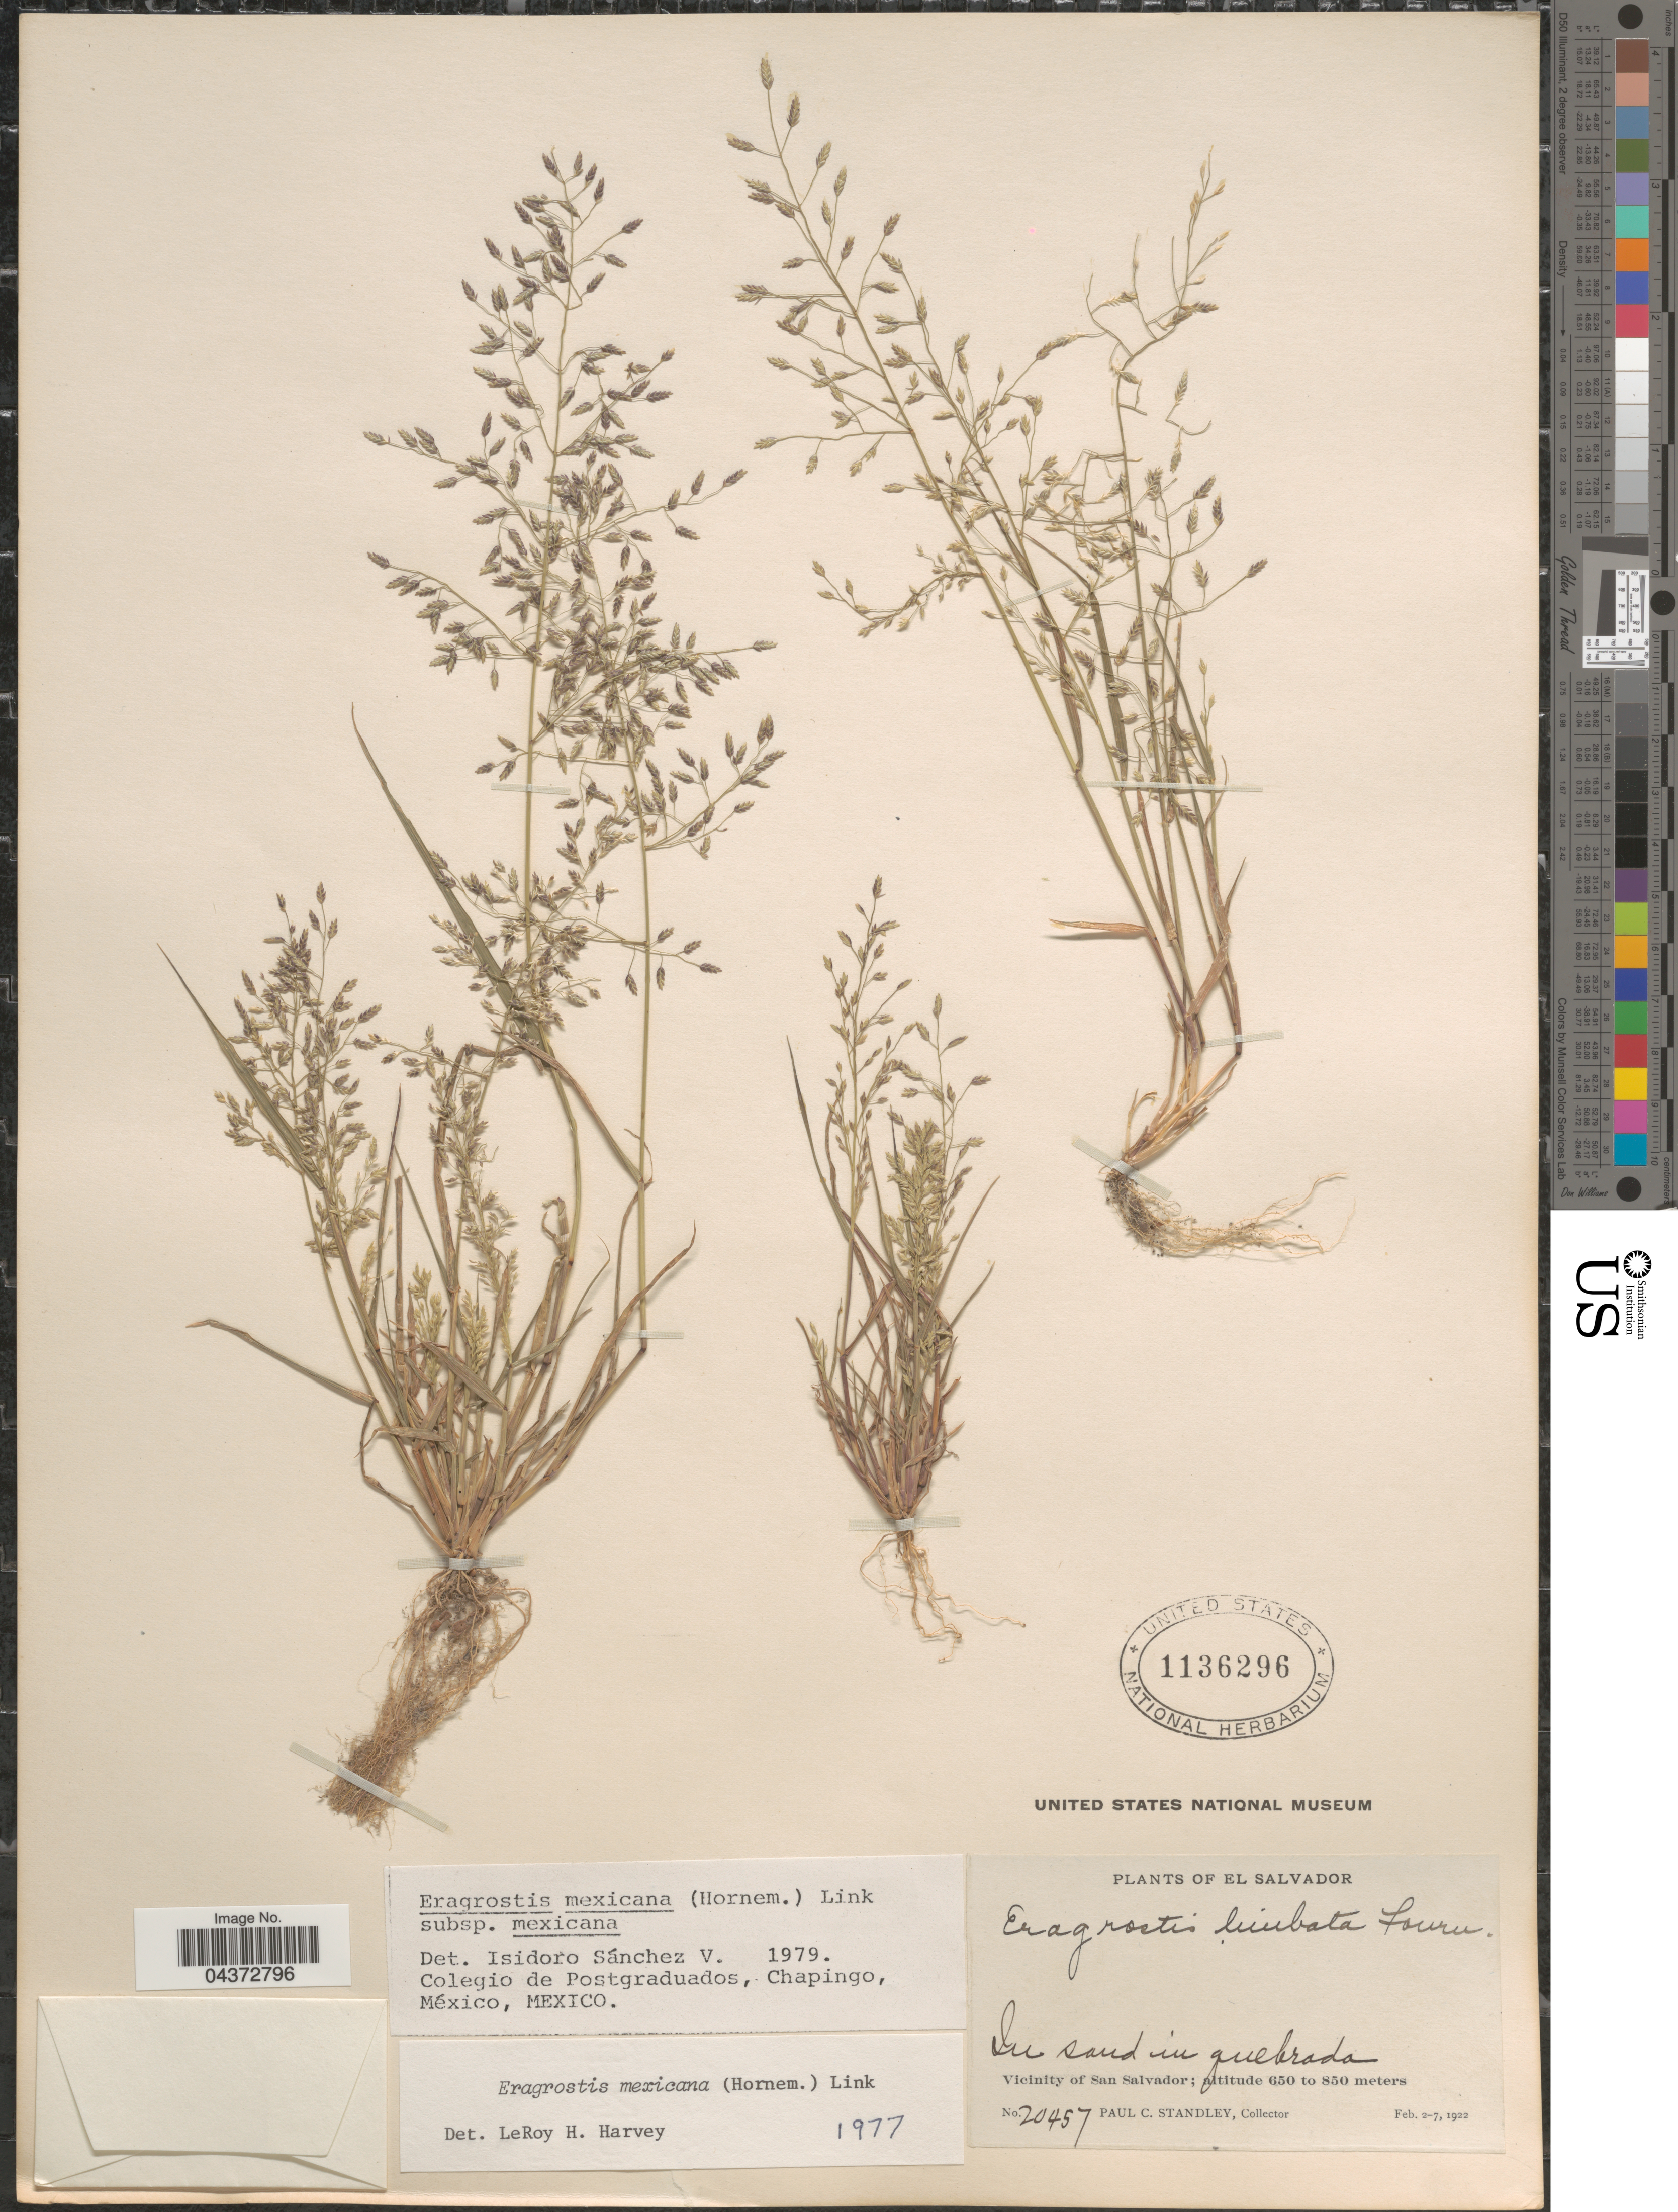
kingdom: Plantae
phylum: Tracheophyta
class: Liliopsida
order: Poales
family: Poaceae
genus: Eragrostis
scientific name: Eragrostis mexicana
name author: (Hornem.) Link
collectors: P. C. Standley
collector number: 20457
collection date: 1922-02-02/1922-02-07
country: El Salvador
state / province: San Salvador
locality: In quebrada. Vicinity of San Salvador.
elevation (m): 650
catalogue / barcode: US 1136296